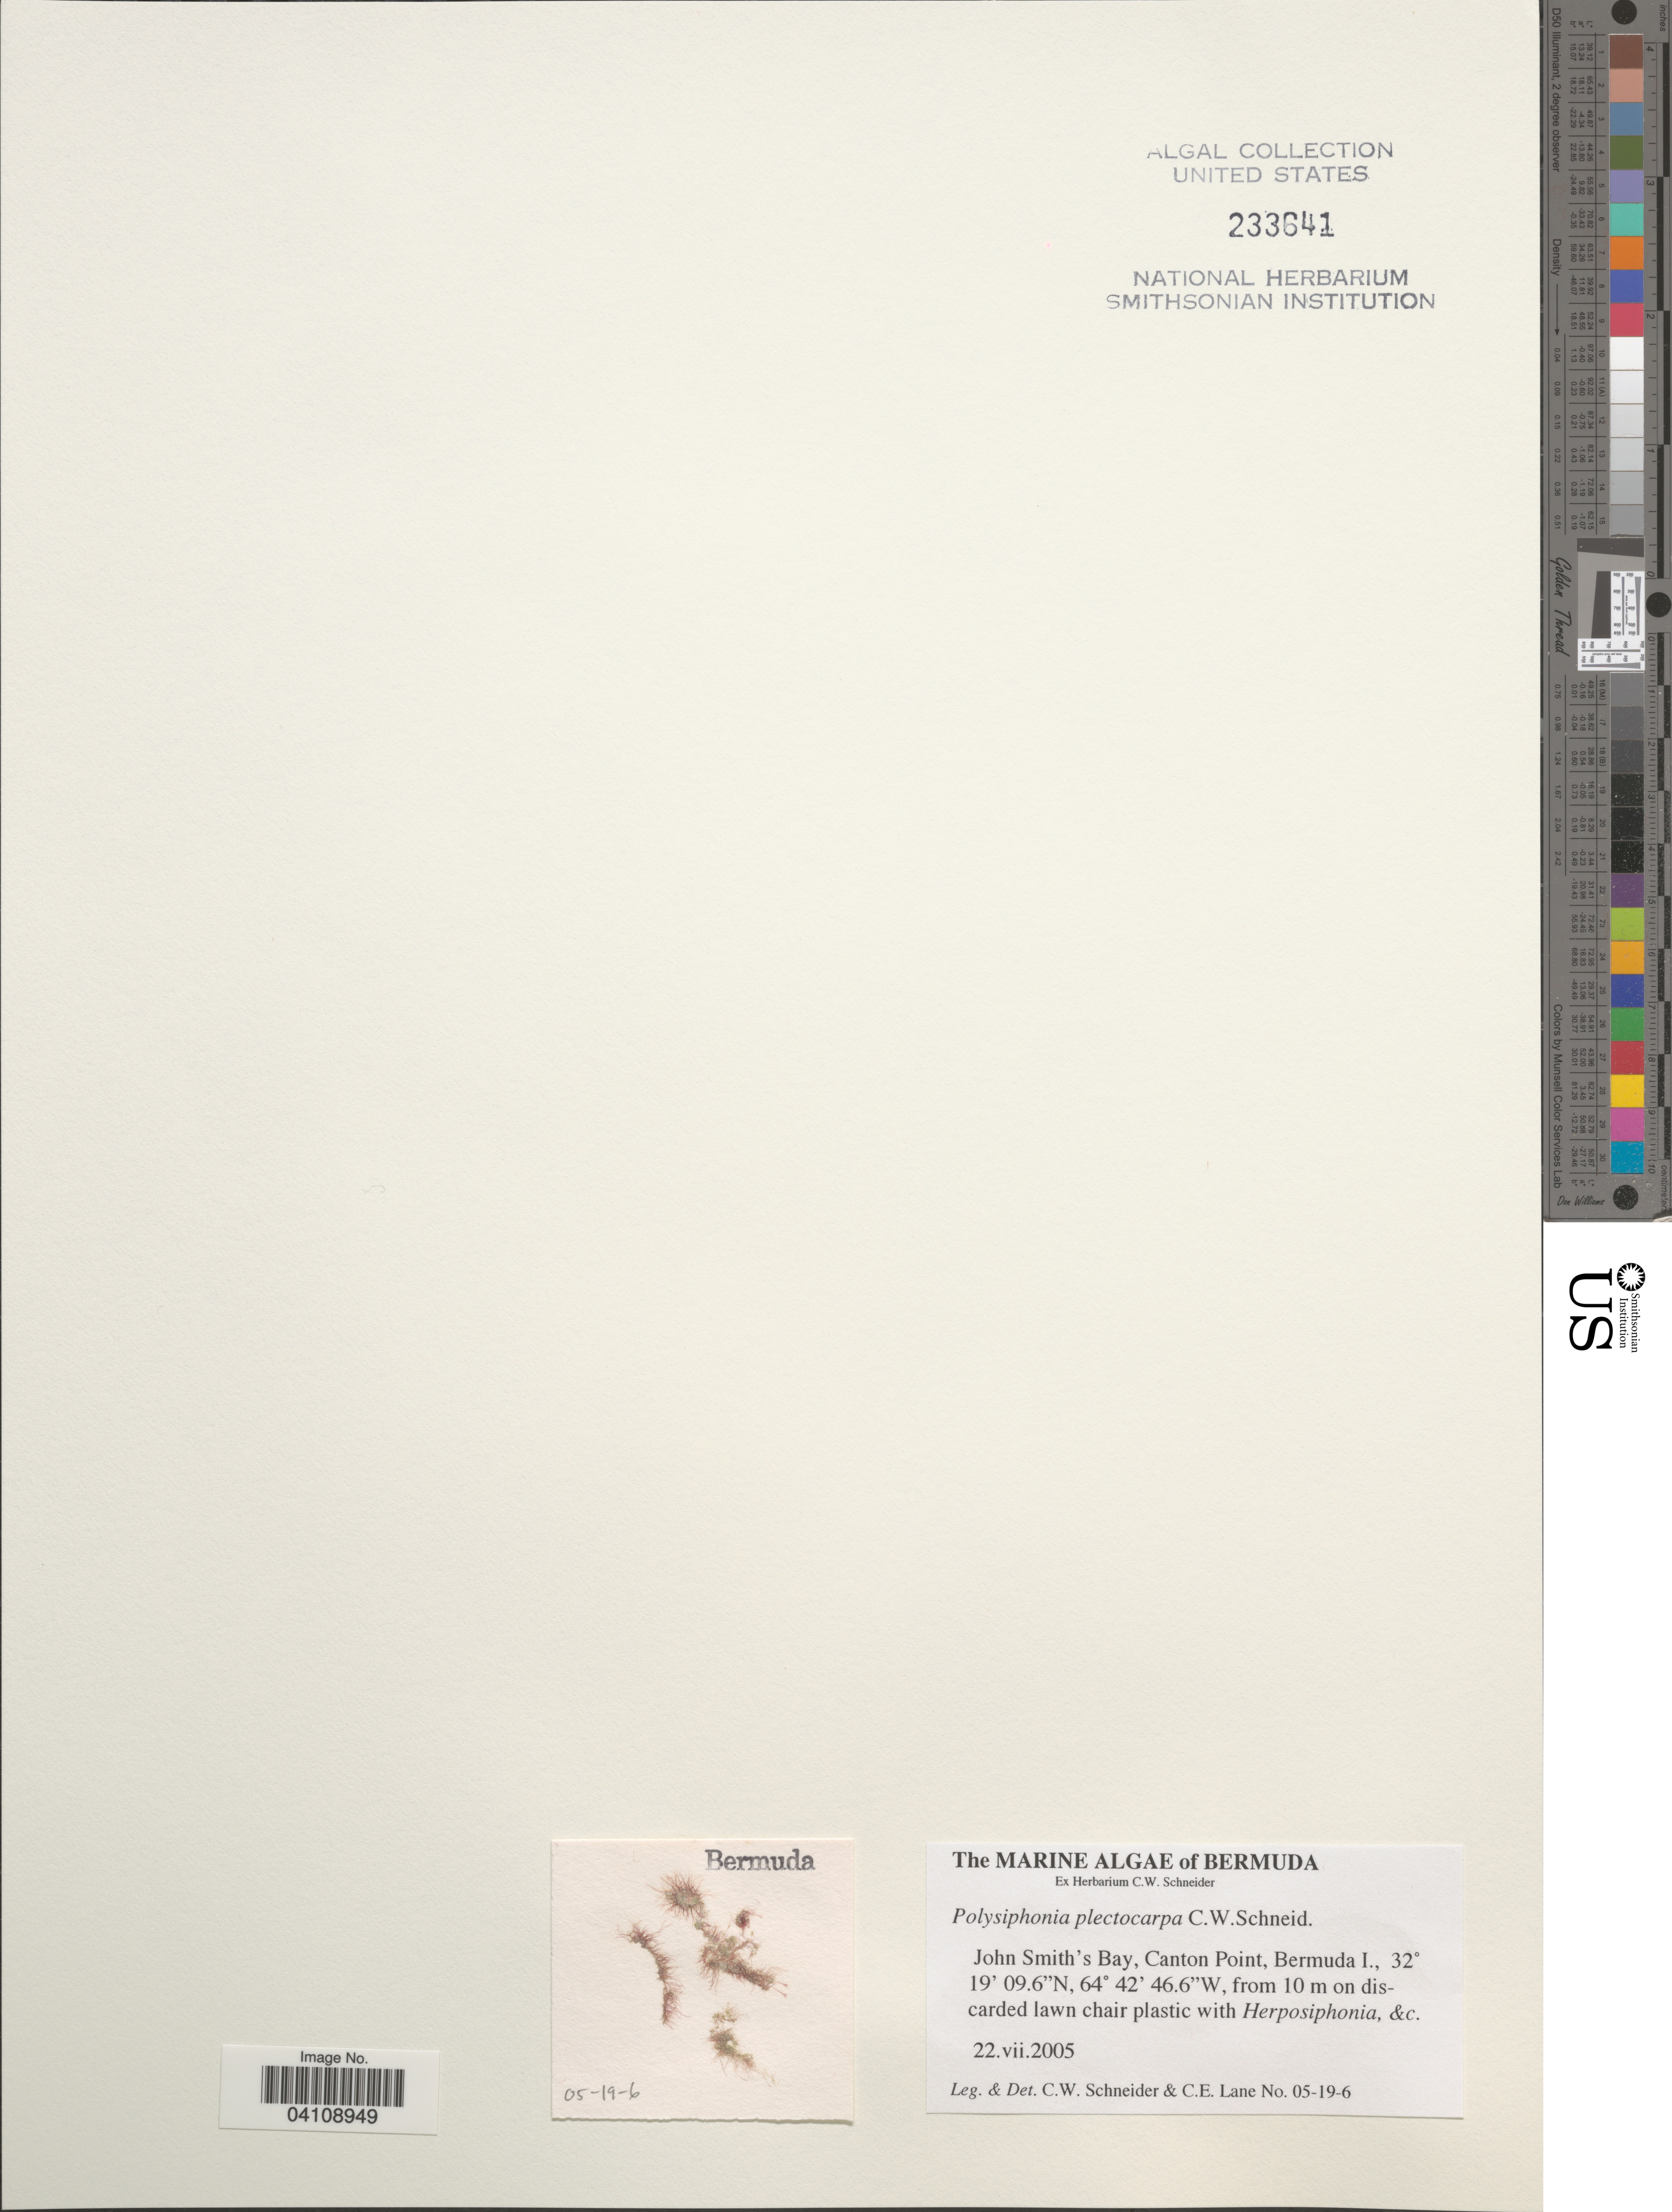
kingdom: Plantae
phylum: Rhodophyta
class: Florideophyceae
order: Ceramiales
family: Rhodomelaceae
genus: Polysiphonia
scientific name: Polysiphonia plectocarpa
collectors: C. W.Schneider & C. E. Lane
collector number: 05-19-6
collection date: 2005-07-22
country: Bermuda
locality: John Smith's Bay, Canton Point, Bermuda I.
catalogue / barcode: US 233641